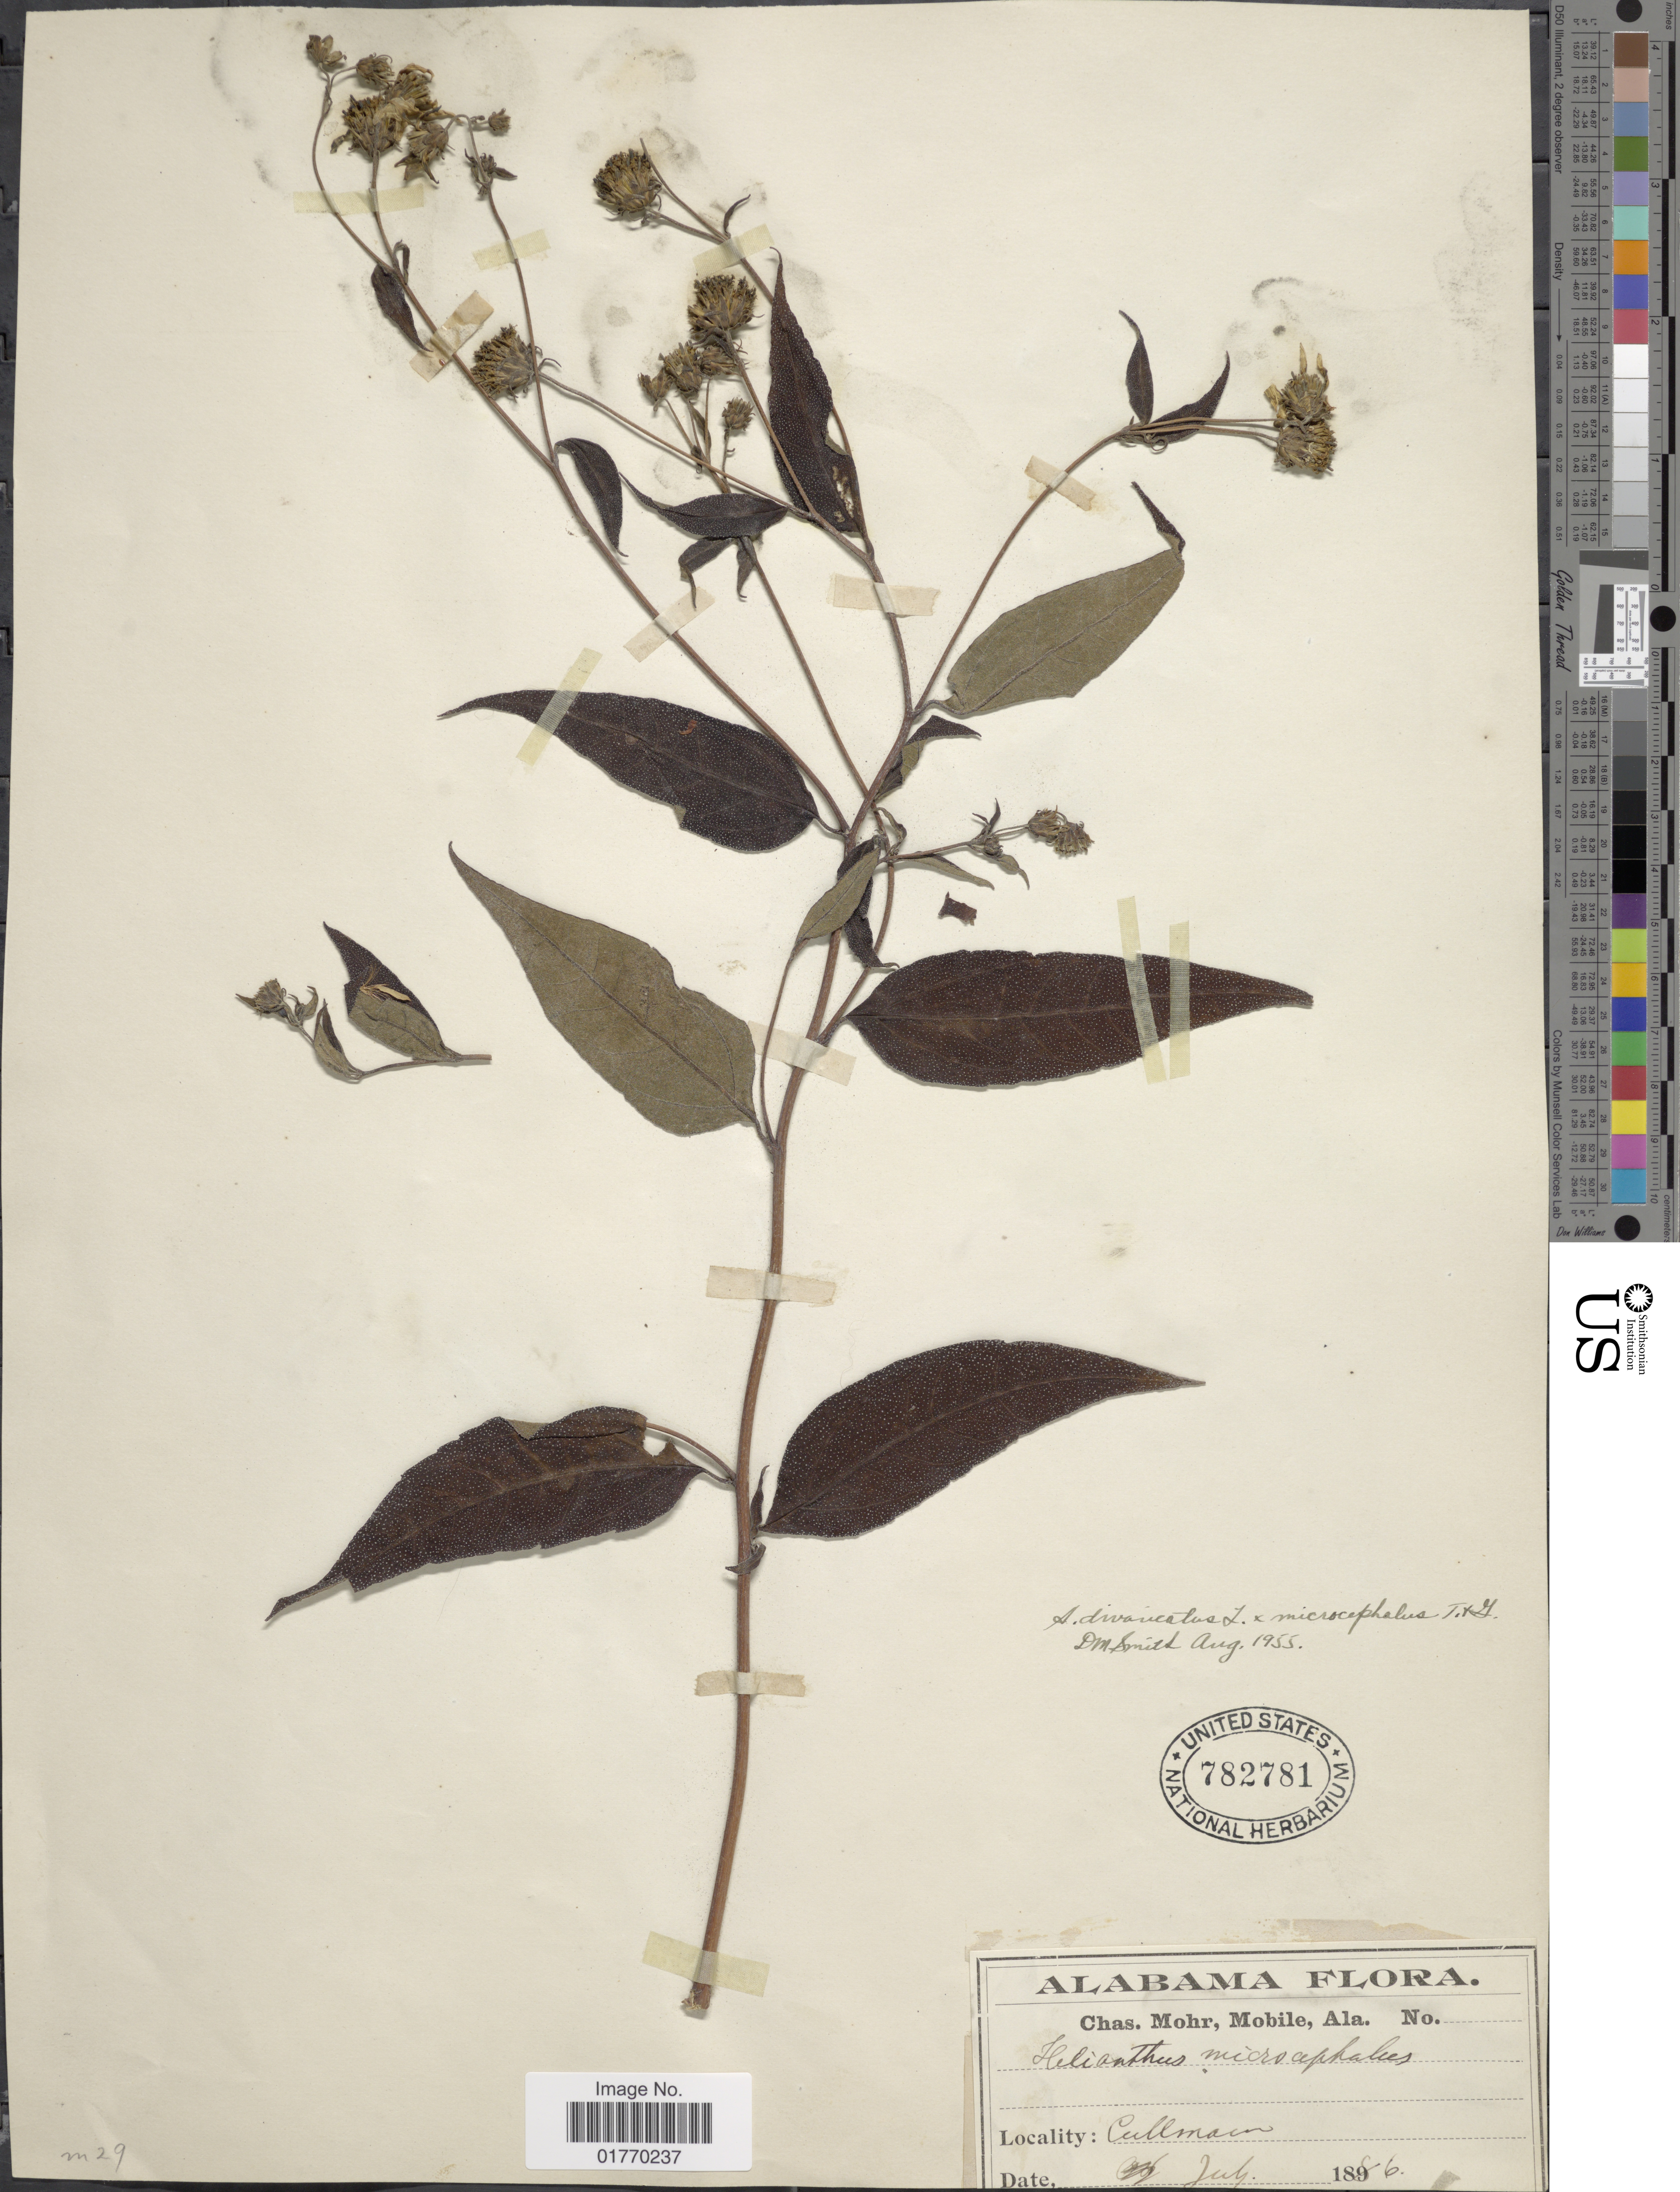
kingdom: Plantae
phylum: Tracheophyta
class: Magnoliopsida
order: Asterales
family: Asteraceae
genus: Helianthus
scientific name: Helianthus divaricatus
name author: L.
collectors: Mohr, C. T. (herbarium)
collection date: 1886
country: United States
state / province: Alabama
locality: Cullman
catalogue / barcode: US 782781